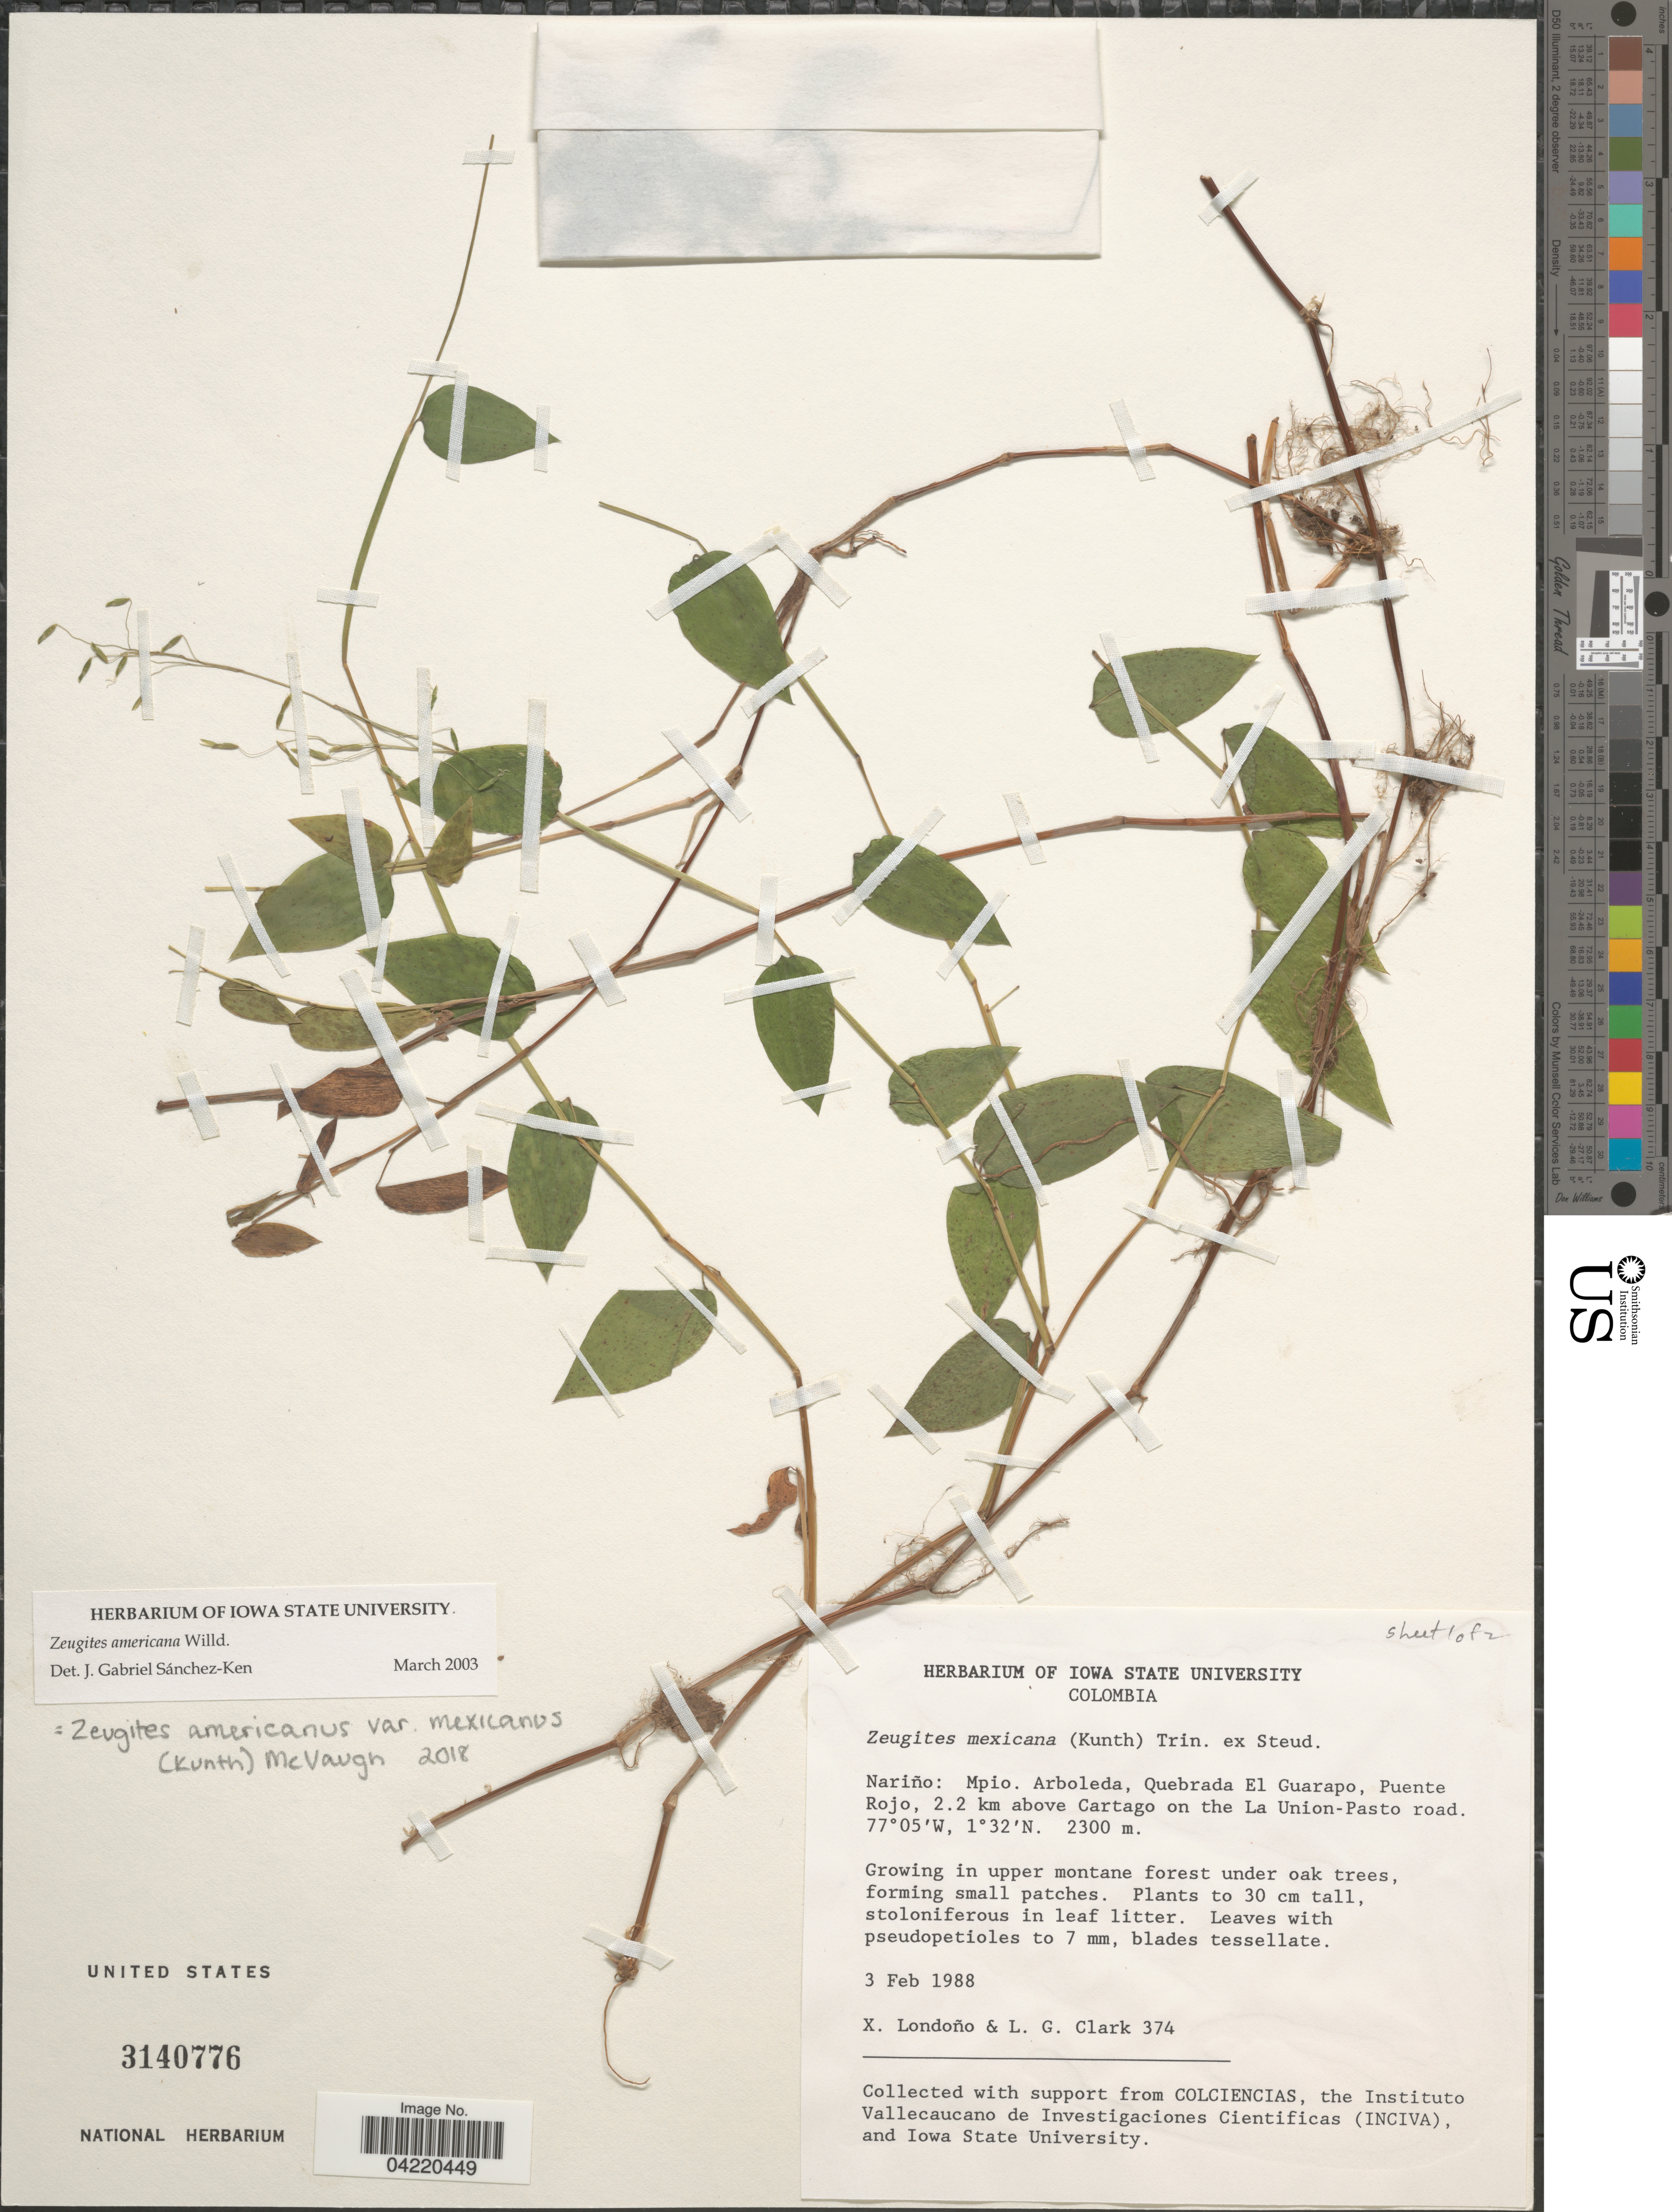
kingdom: Plantae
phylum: Tracheophyta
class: Liliopsida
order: Poales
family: Poaceae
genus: Zeugites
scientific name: Zeugites americanus var. mexicanus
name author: (Kunth) McVaugh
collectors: X. Londoño & L. G. Clark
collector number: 374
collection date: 1988-02-03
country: Colombia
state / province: Nariño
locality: Mpio. Arboleda, Quebrada El Guarapo, Puente Rojo, 2.2 km above Cartago on the La Union-Pasto road.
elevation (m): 2300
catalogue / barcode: US 3140776